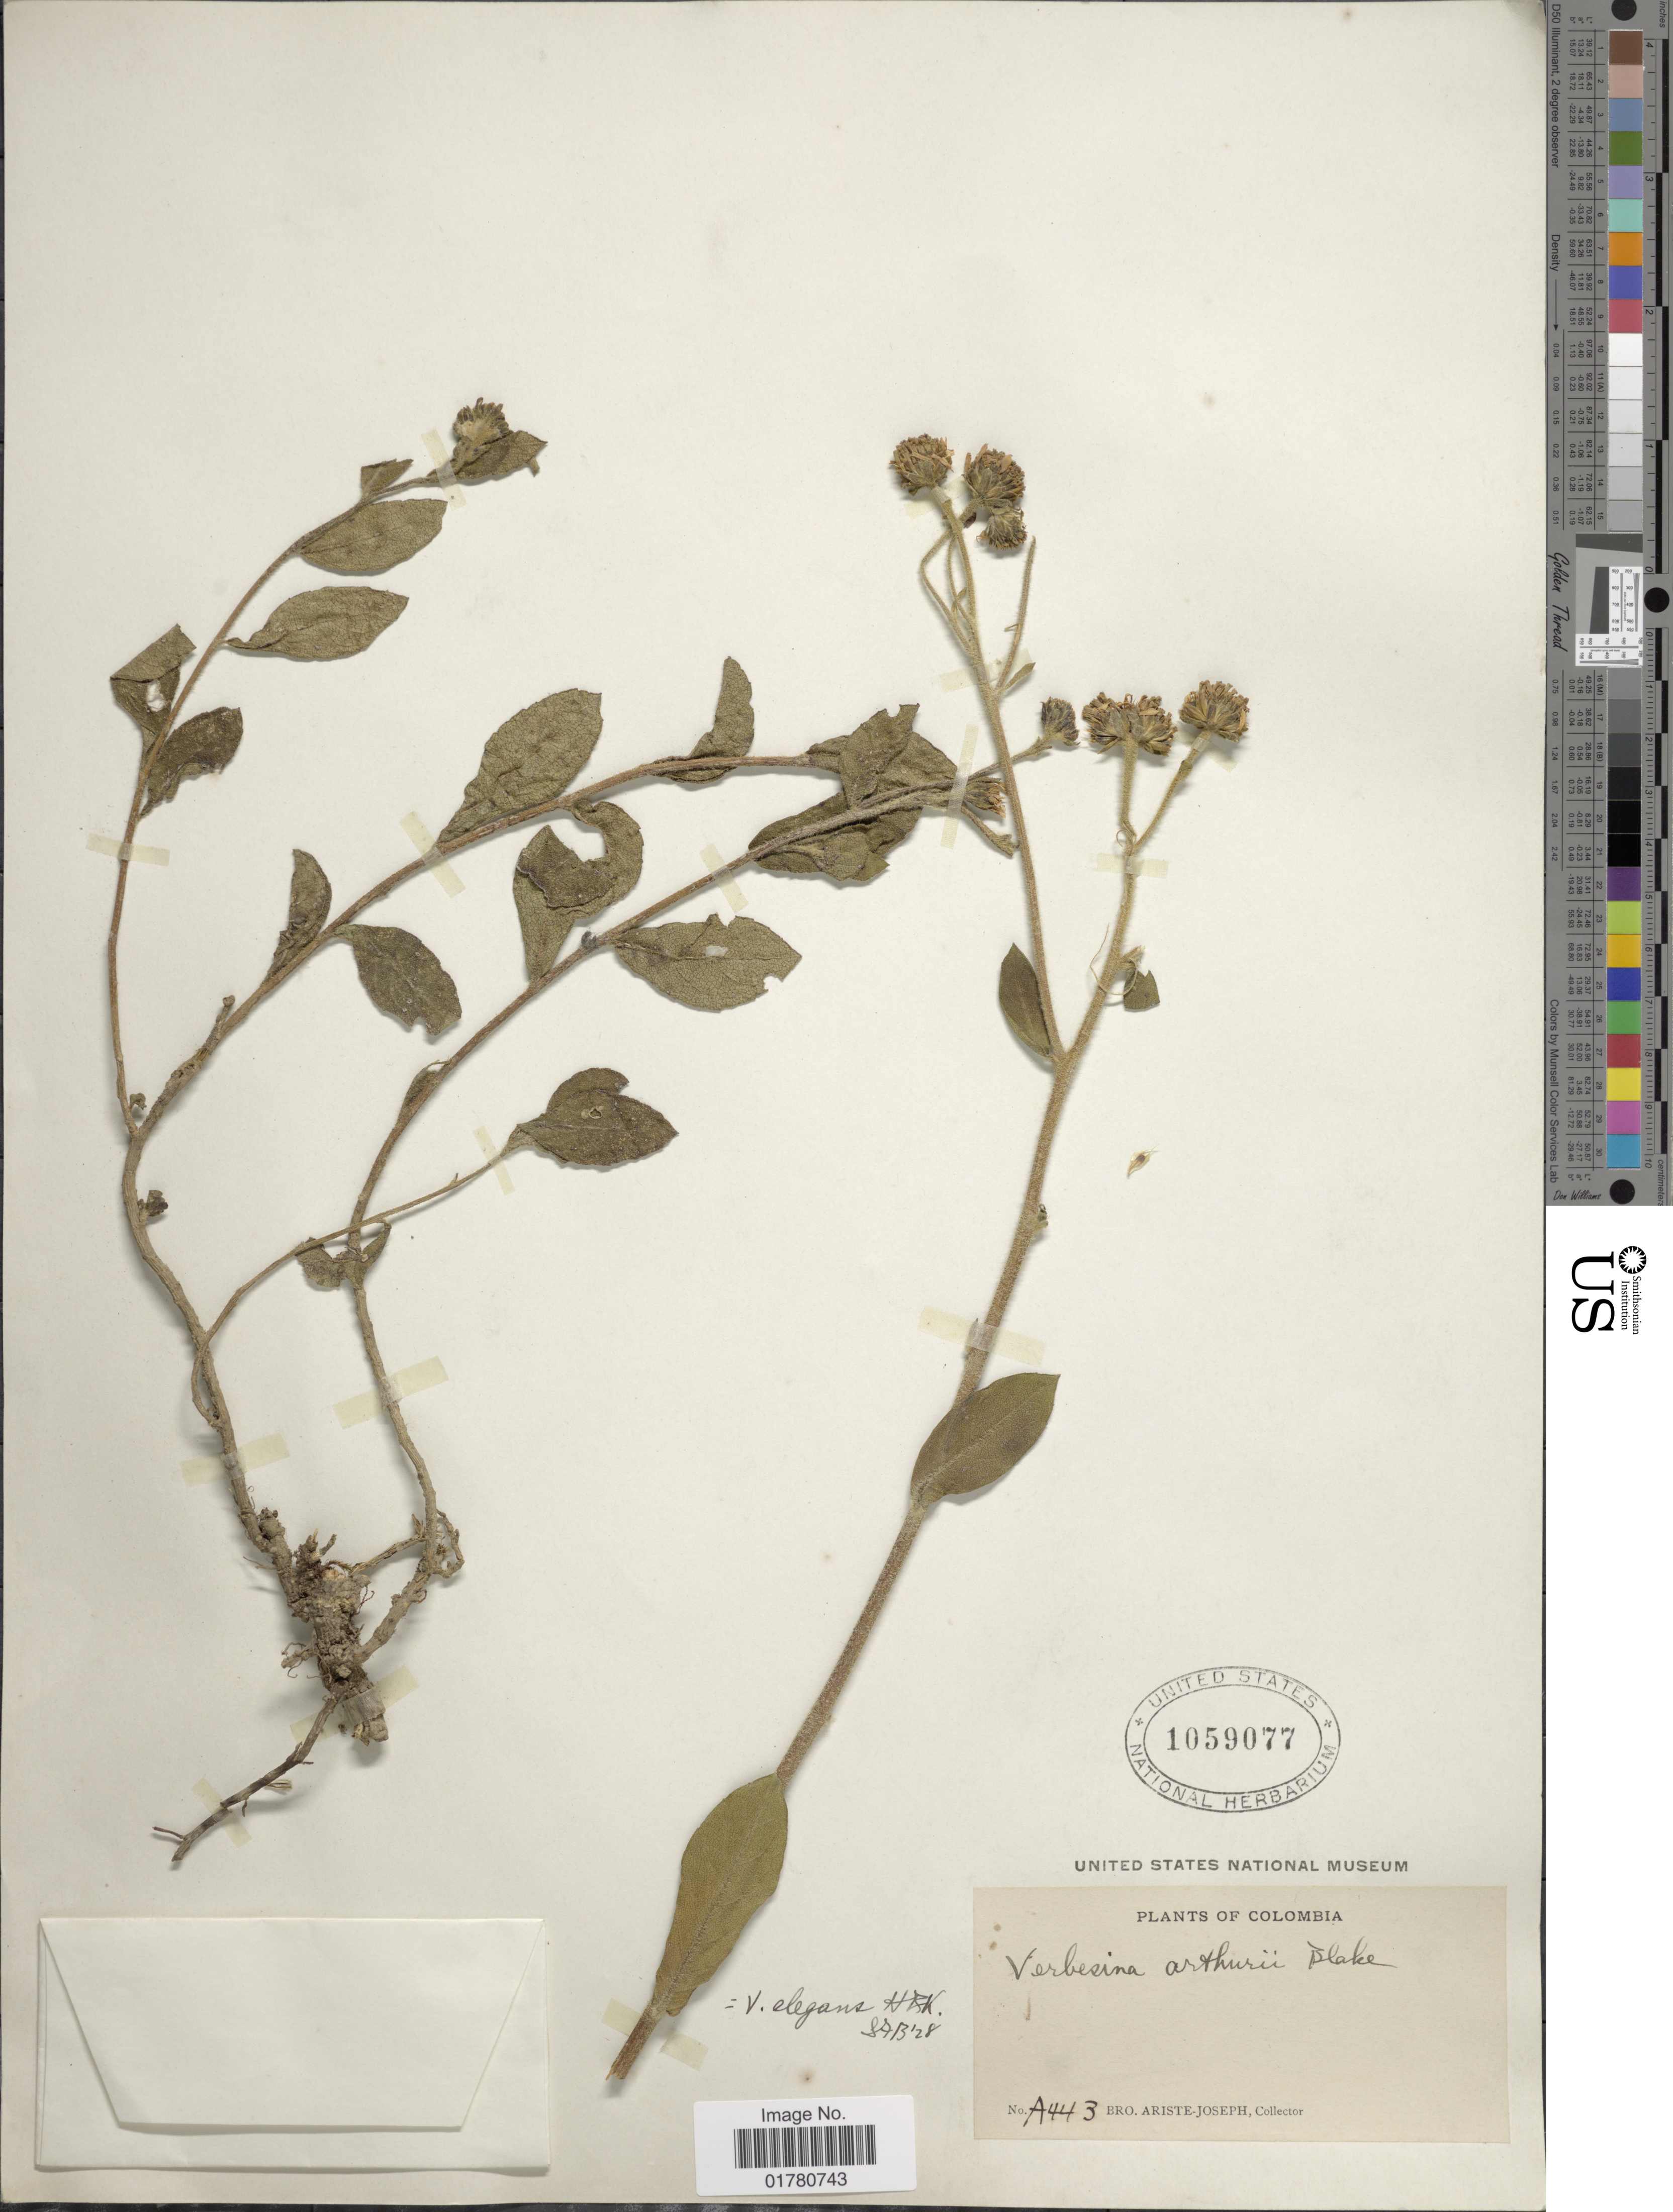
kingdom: Plantae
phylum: Tracheophyta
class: Magnoliopsida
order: Asterales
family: Asteraceae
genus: Verbesina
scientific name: Verbesina elegans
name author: Kunth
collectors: Bro. Ariste-Joseph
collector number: A443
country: Colombia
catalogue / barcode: US 1059077